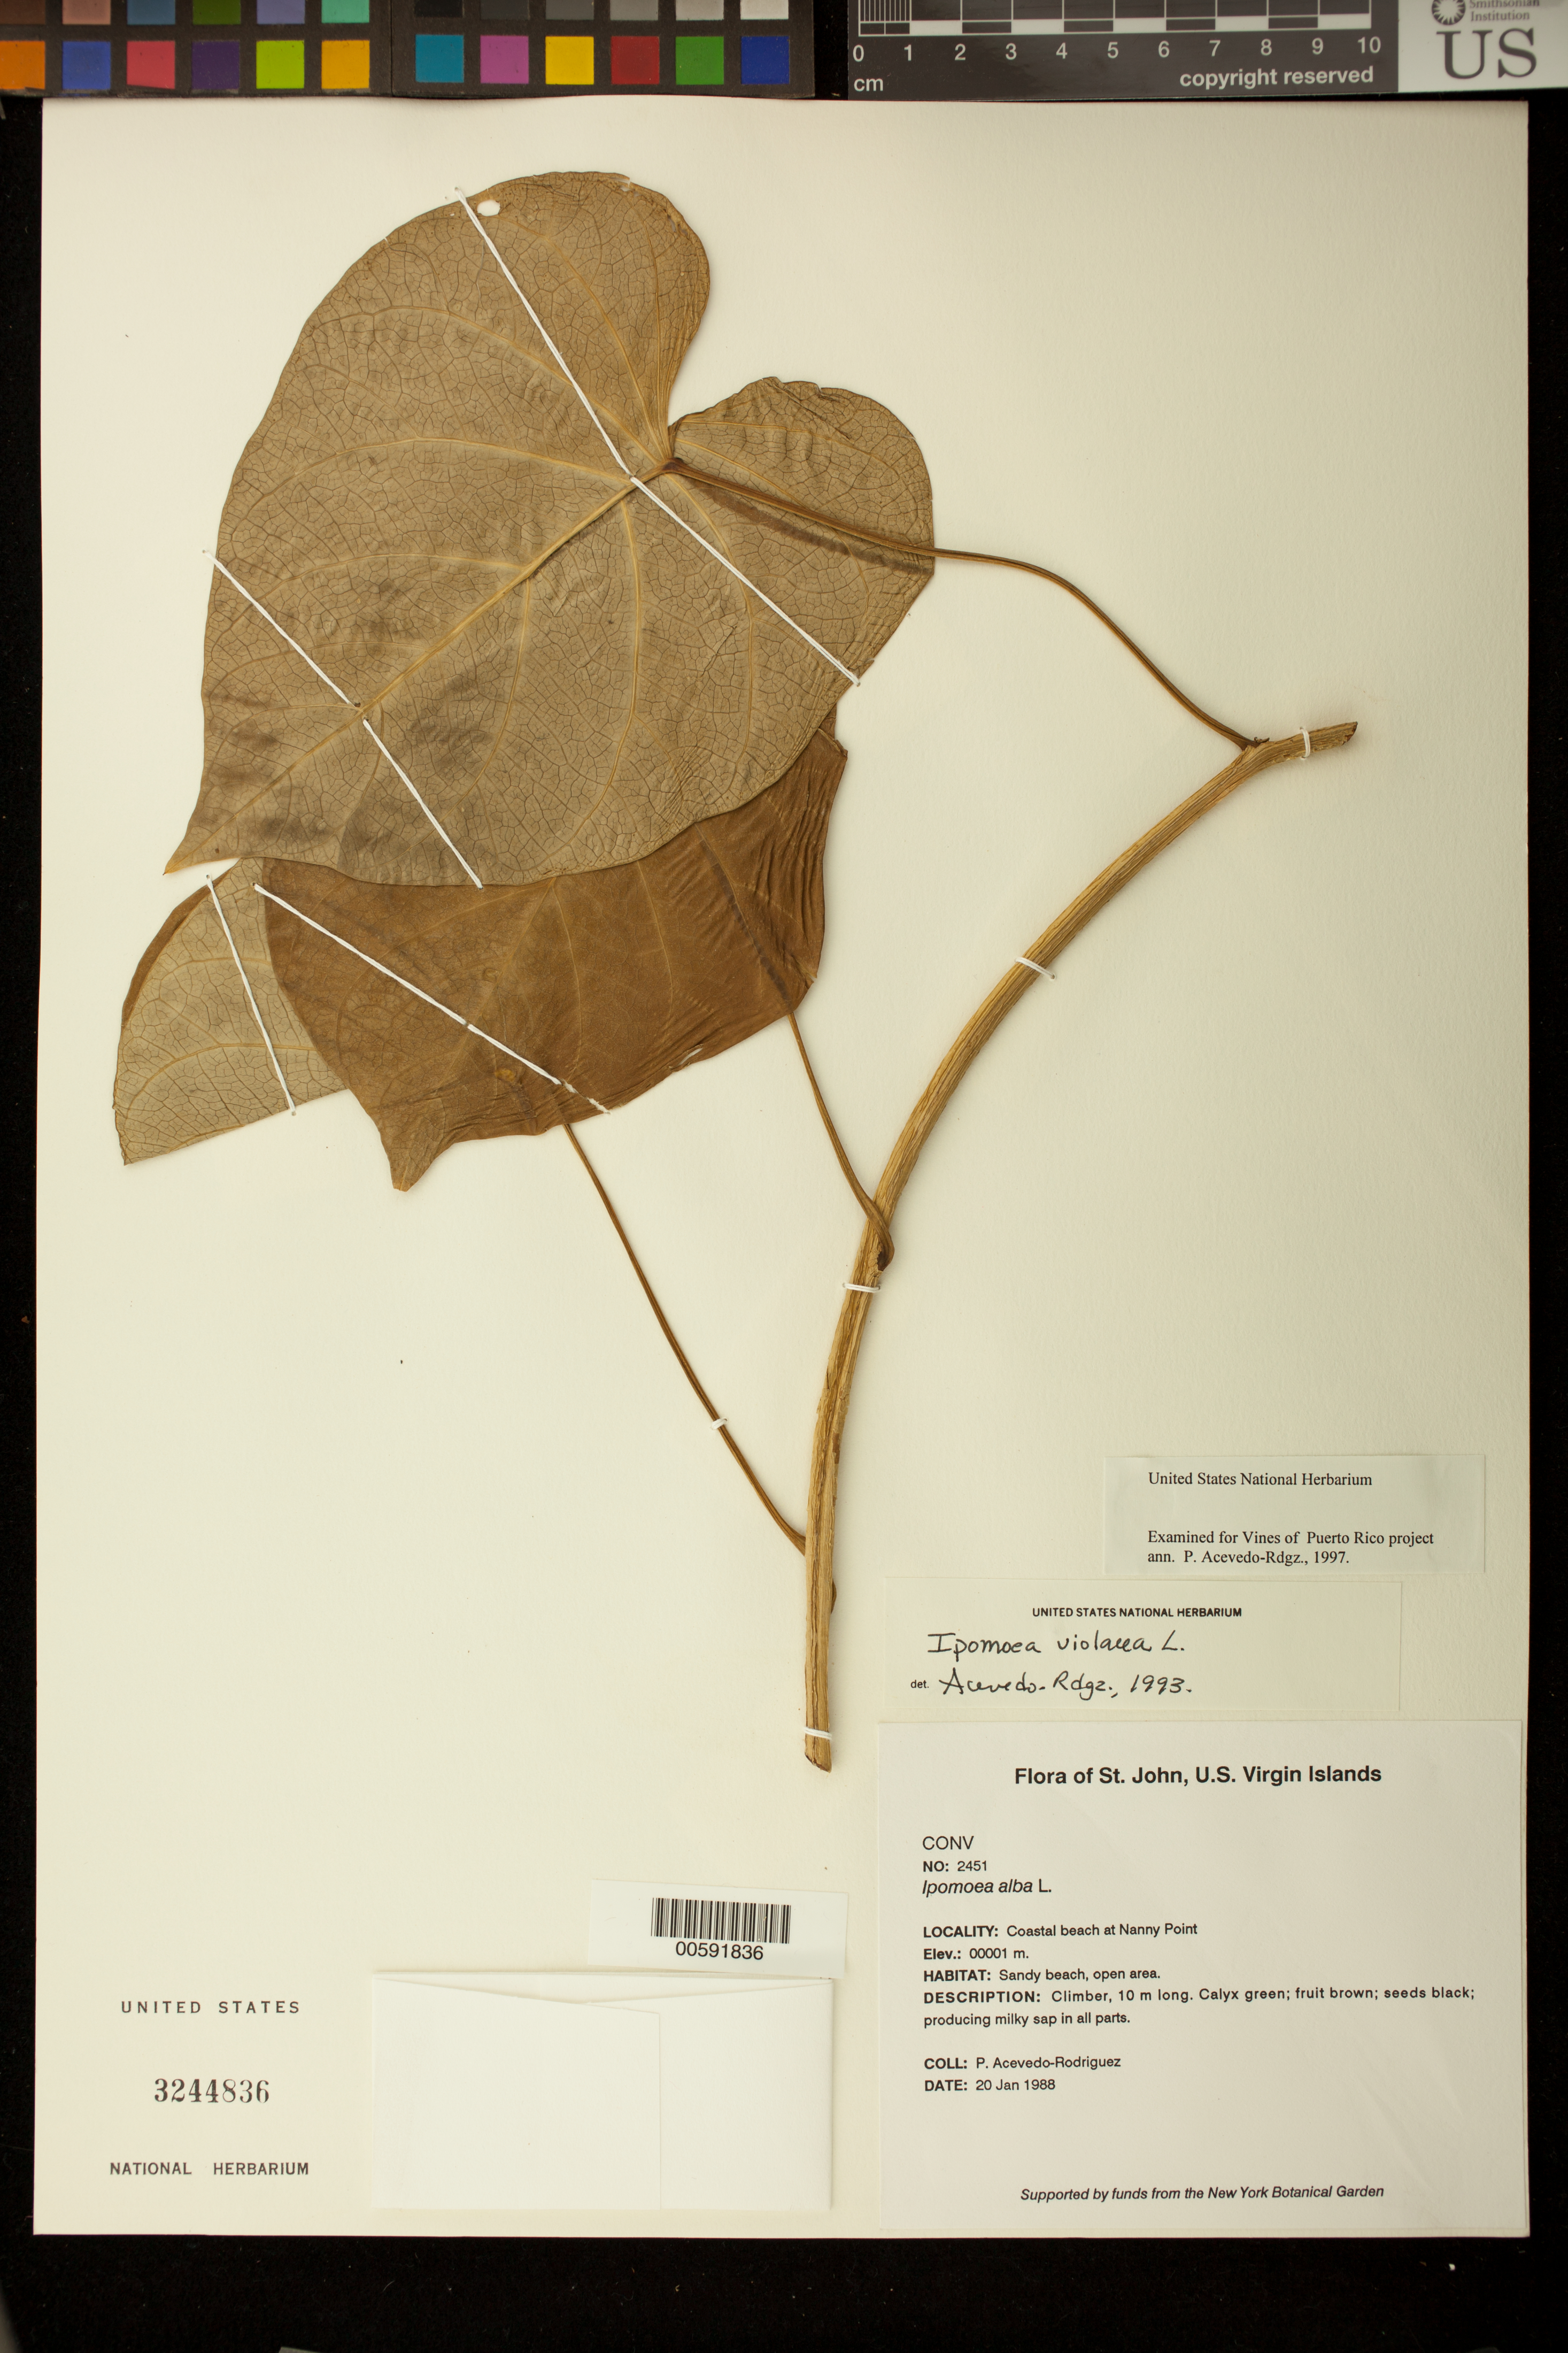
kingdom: Plantae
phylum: Tracheophyta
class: Magnoliopsida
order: Solanales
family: Convolvulaceae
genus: Ipomoea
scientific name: Ipomoea violacea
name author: L.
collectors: P. Acevedo-Rodr.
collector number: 2451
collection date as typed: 20 Jan 1988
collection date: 1988-01-20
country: U.S. Virgin Islands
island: St. John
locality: Coral Bay Quarter; coastal beach at Nanny Point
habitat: Sandy beach, open area.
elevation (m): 1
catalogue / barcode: US 3244836